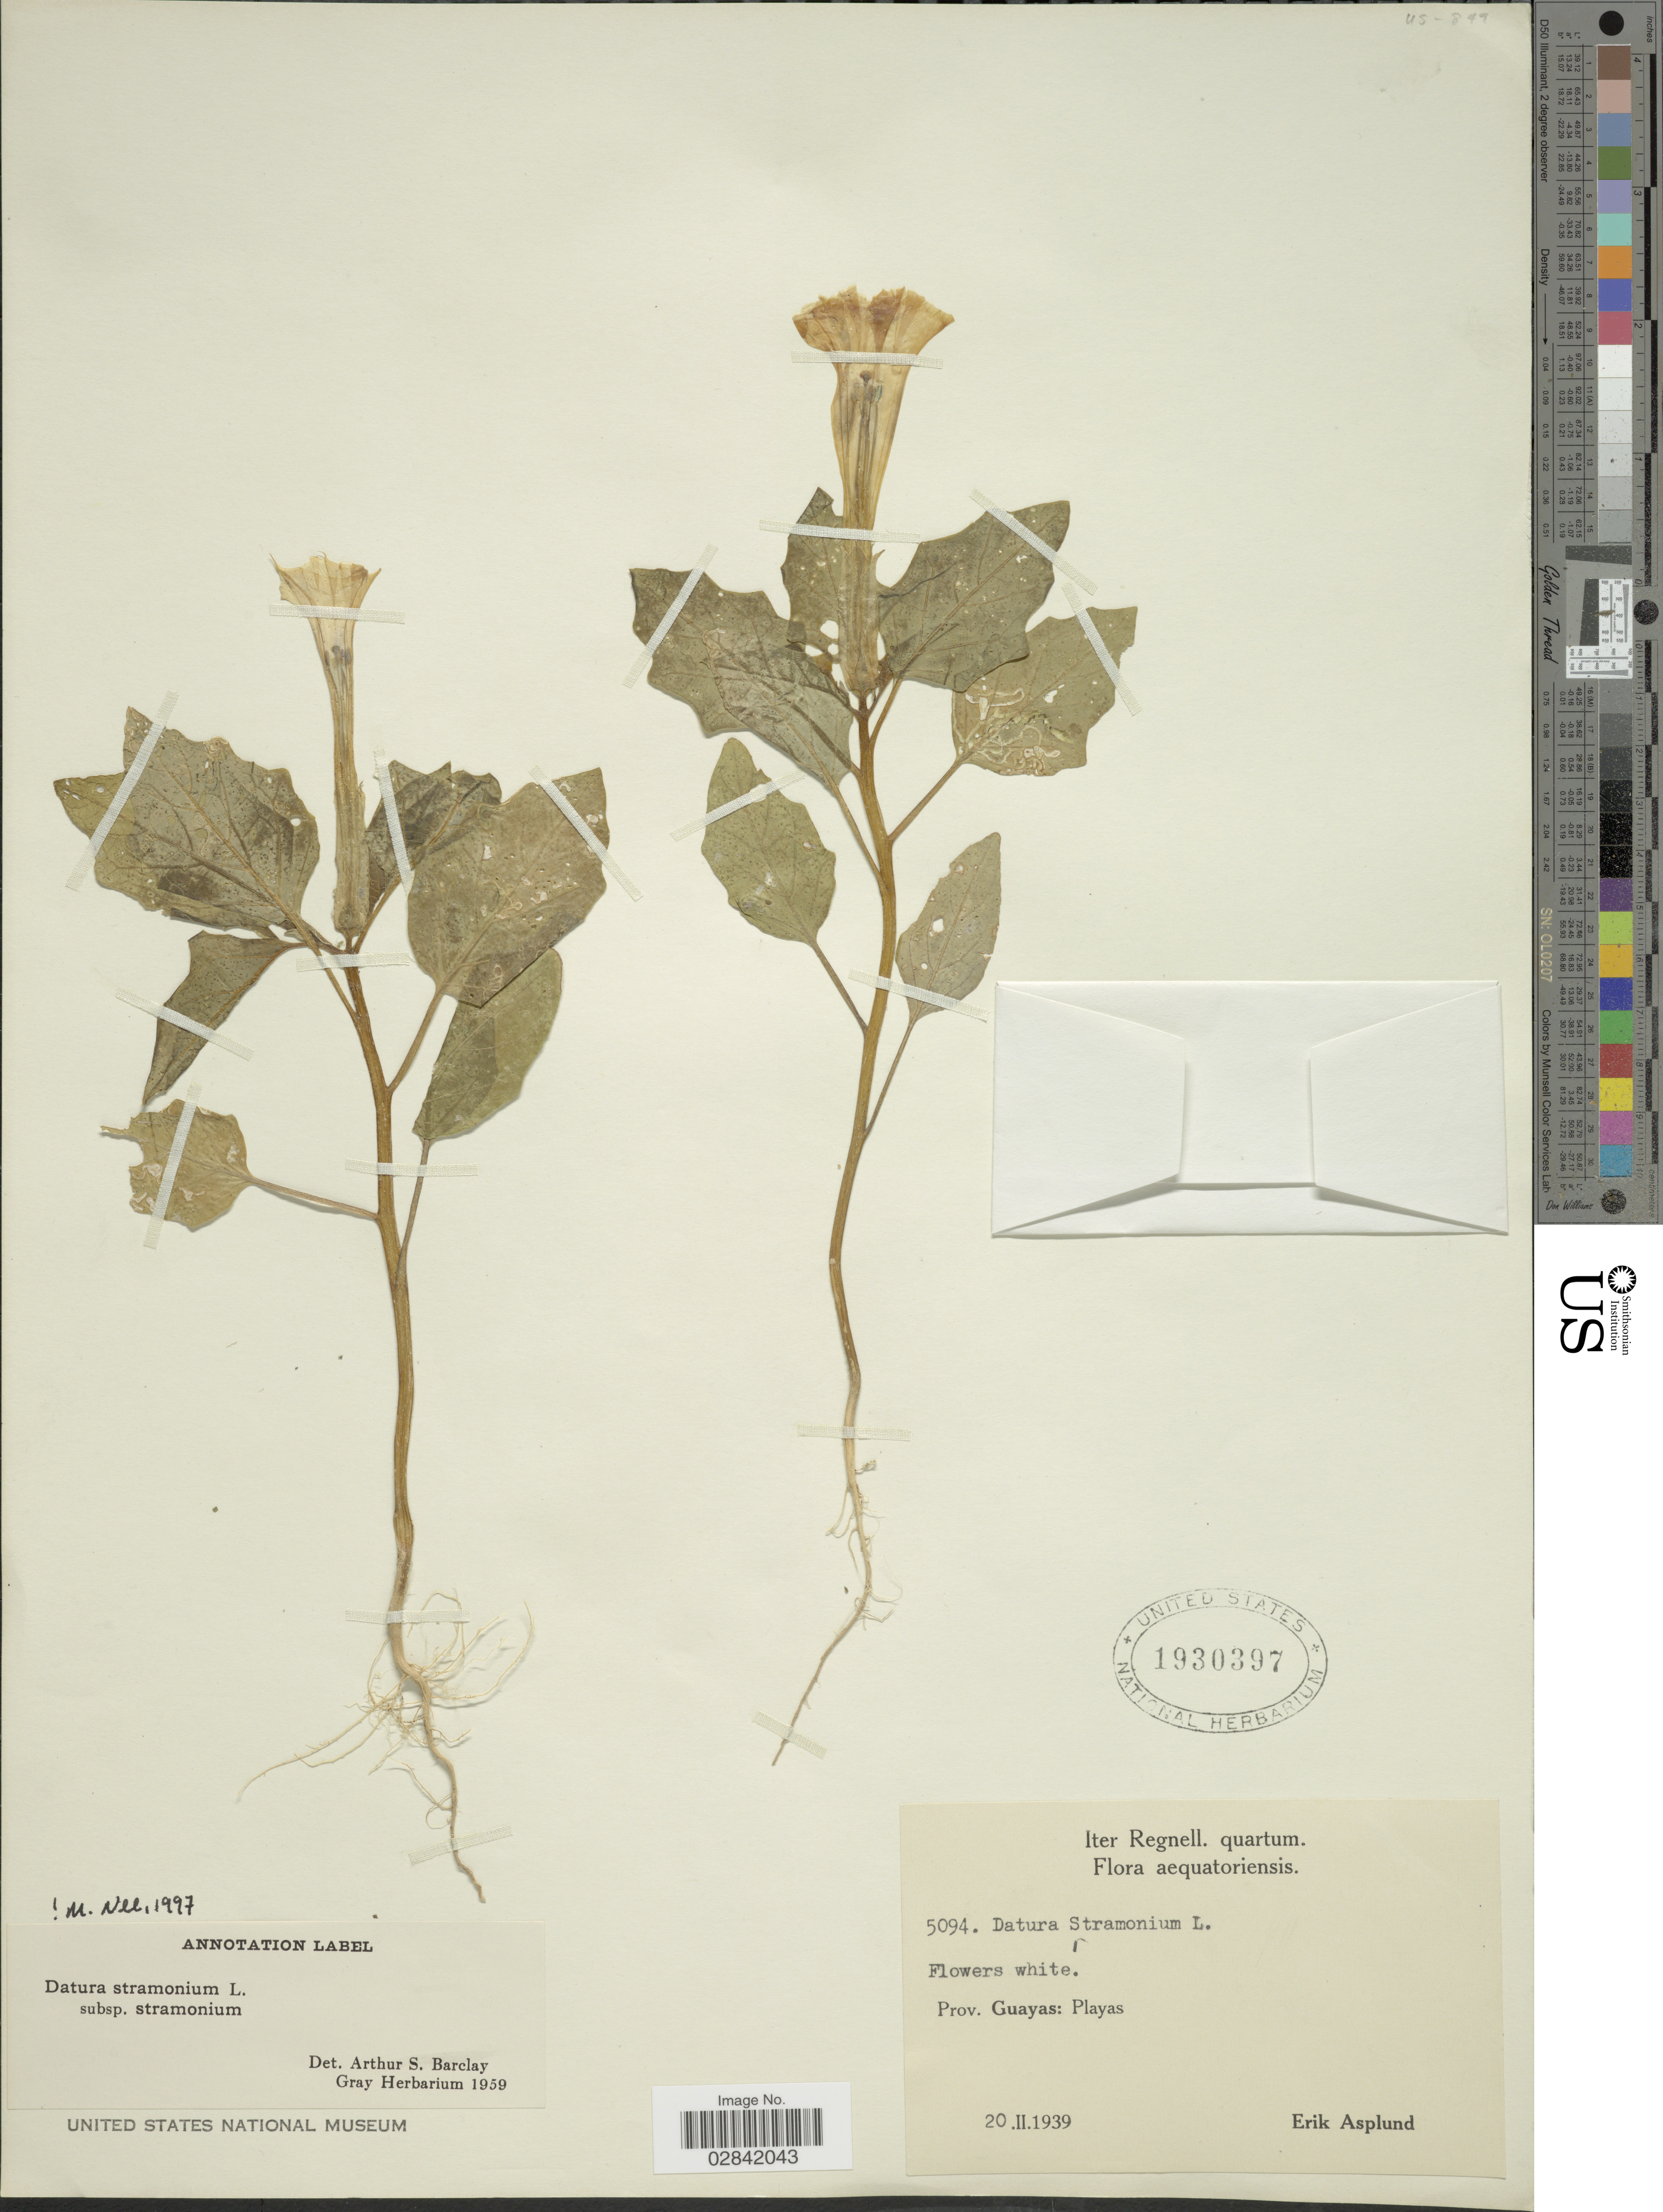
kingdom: Plantae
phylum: Tracheophyta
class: Magnoliopsida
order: Solanales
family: Solanaceae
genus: Datura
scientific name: Datura stramonium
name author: L.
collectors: E. Asplund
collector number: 5094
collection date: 1939-02-20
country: Ecuador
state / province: Guayas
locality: Prov. Guayas: Playas.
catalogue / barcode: US 1930397